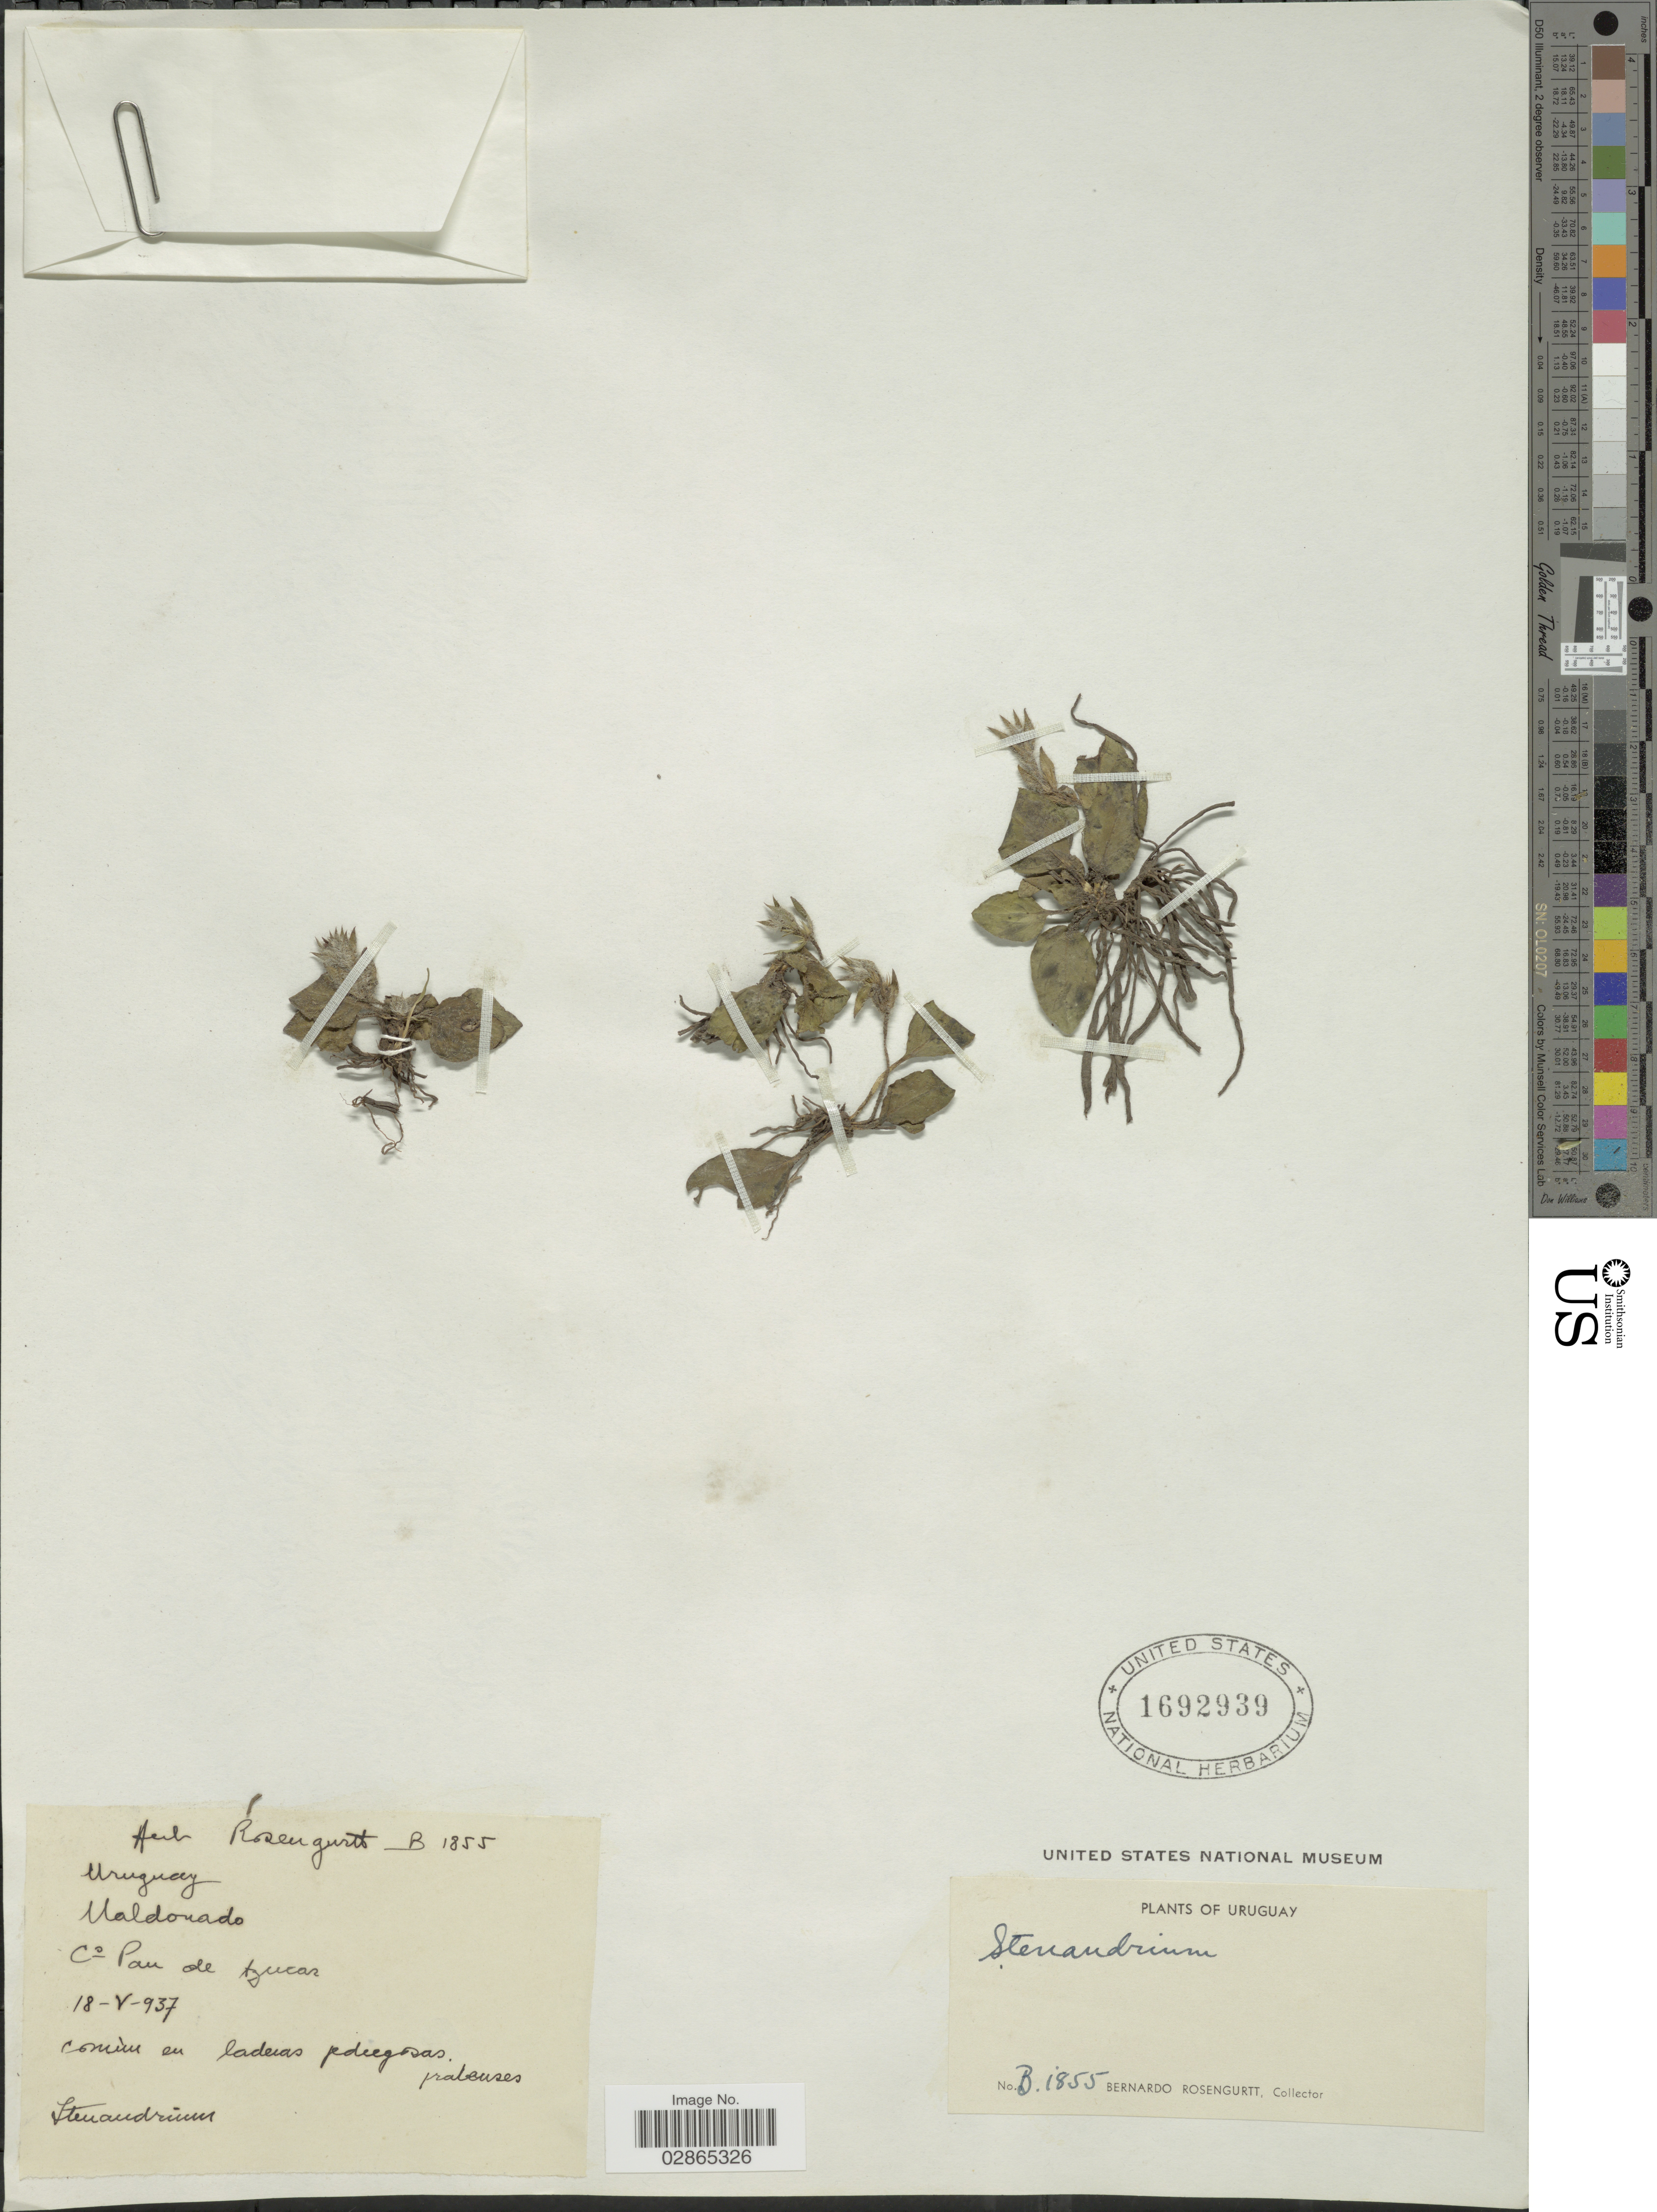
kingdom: Plantae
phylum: Tracheophyta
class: Magnoliopsida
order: Lamiales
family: Acanthaceae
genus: Stenandrium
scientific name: Stenandrium dulce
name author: (Cav.) Nees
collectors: B. Rosengurtt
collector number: B1855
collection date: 1937-05-18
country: Uruguay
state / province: Maldonado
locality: C° Pau de Azucar.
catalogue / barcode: US 1692939